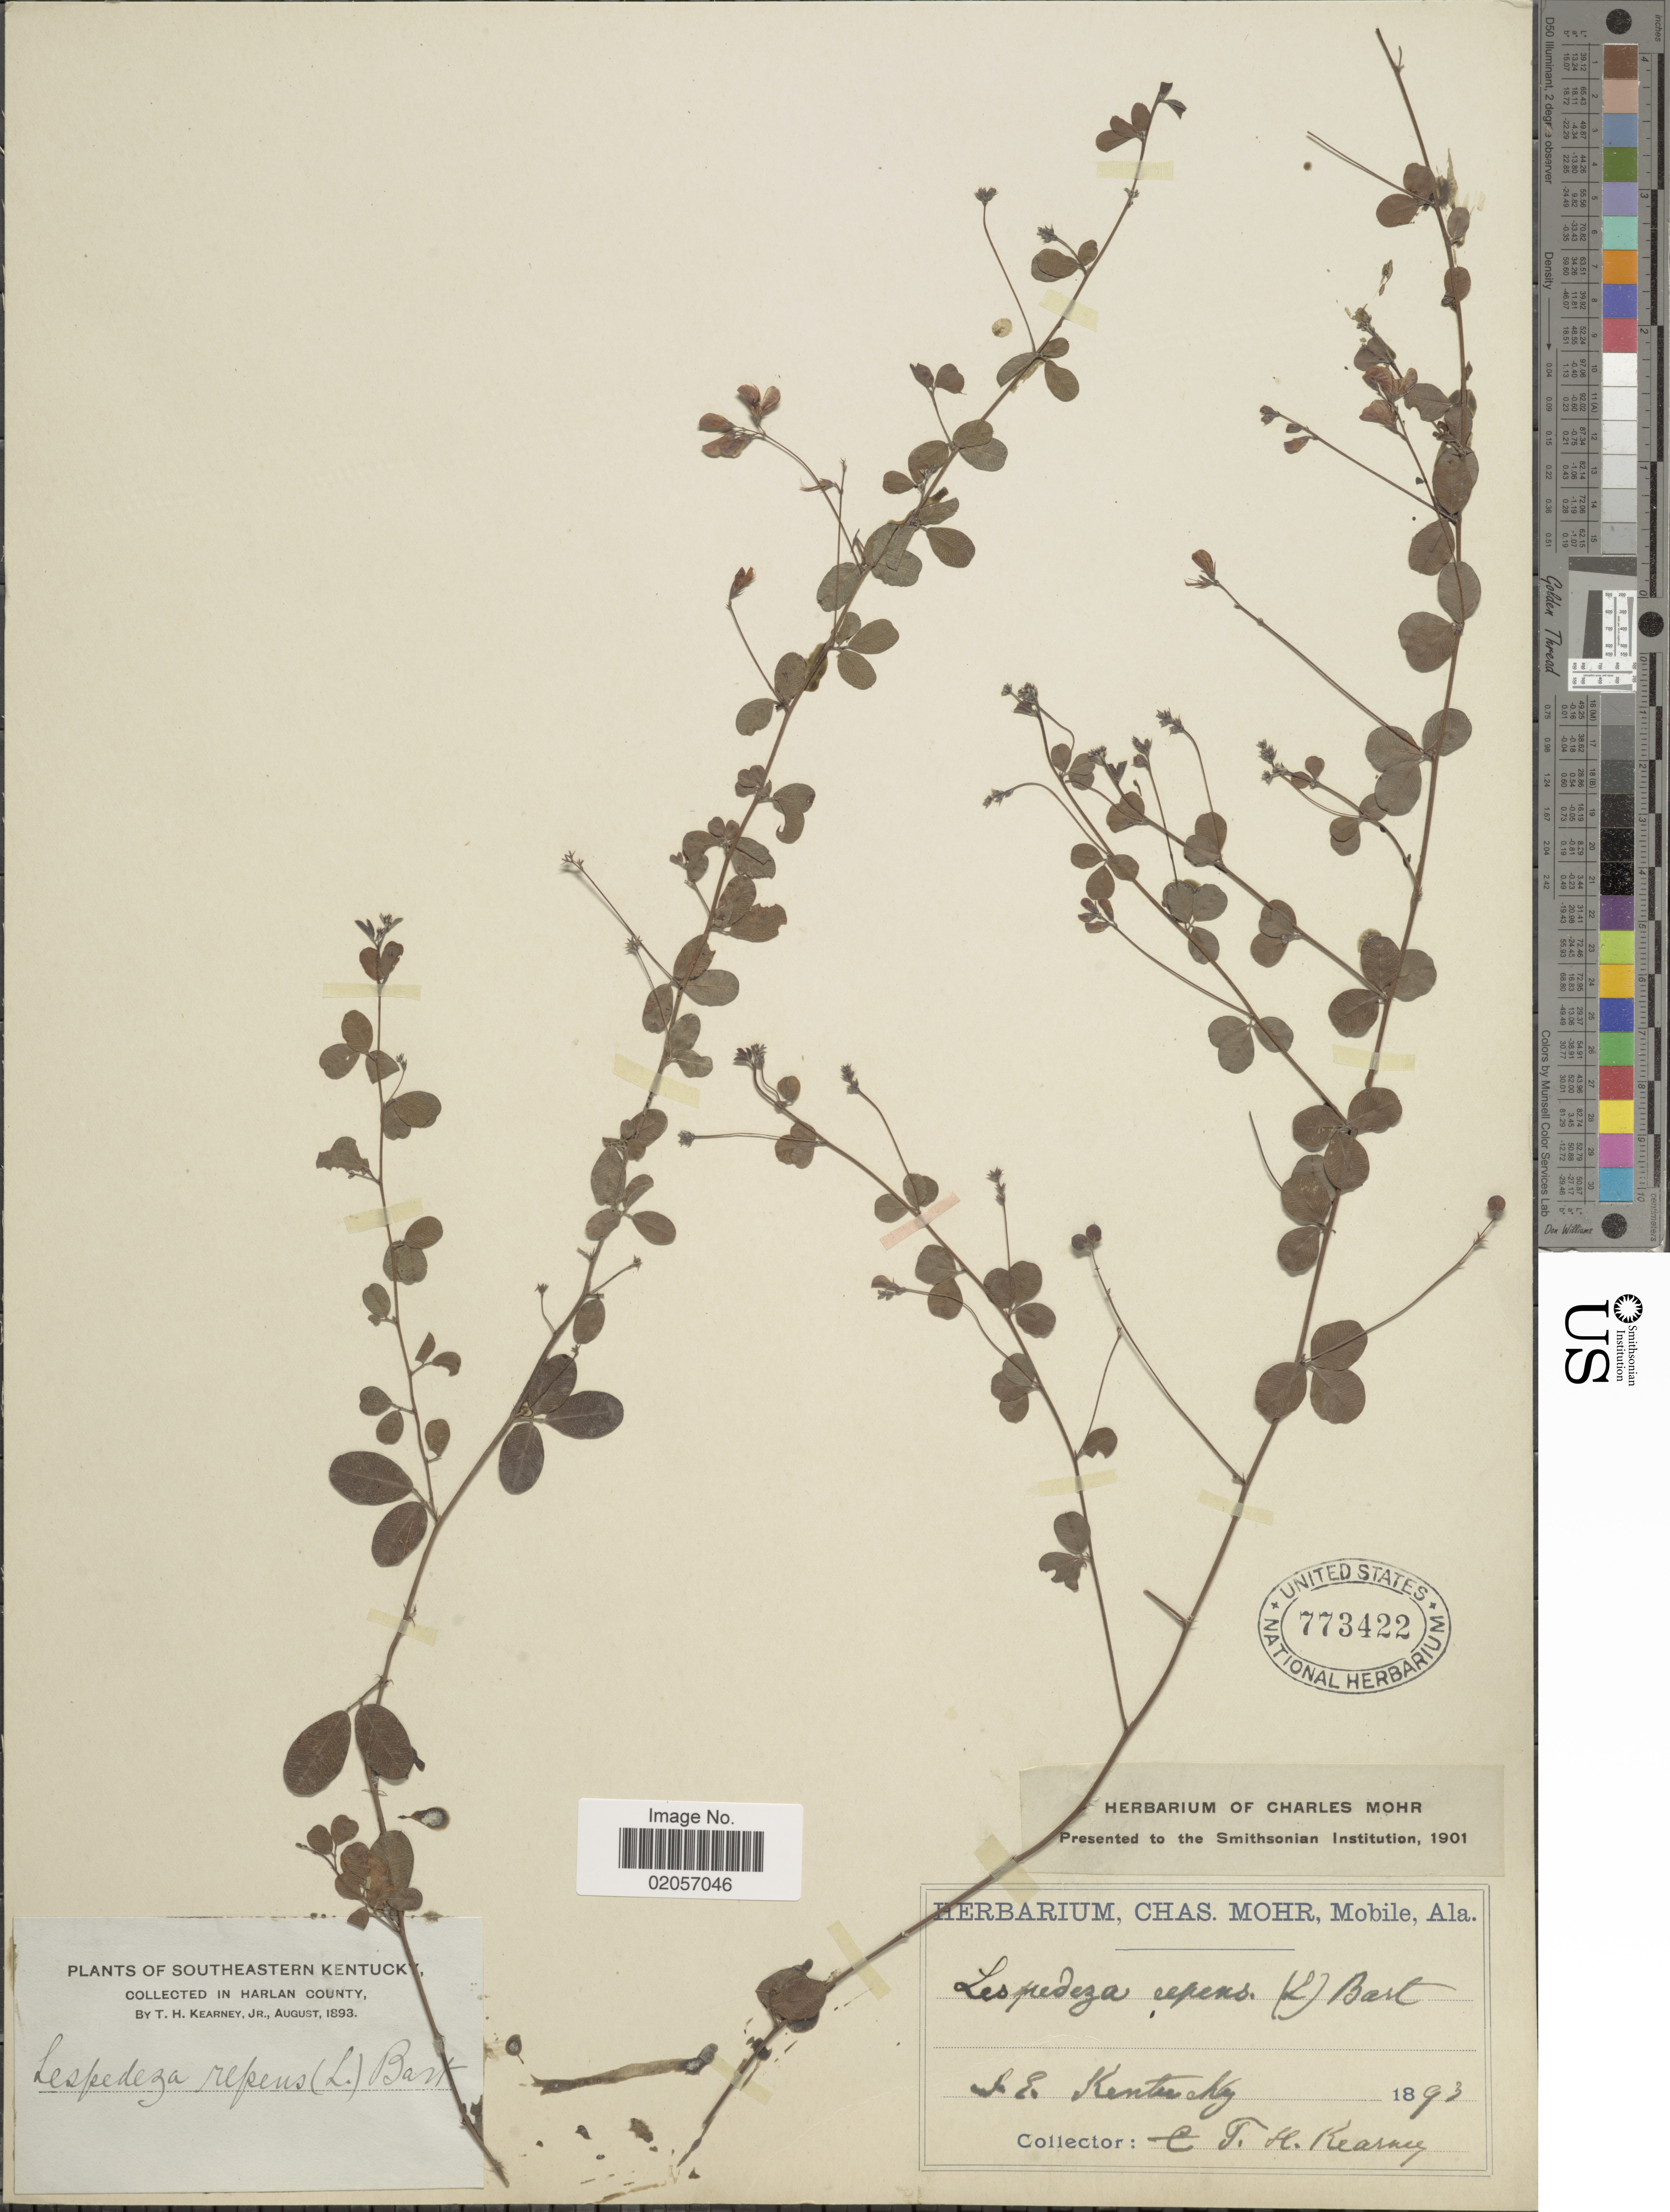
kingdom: Plantae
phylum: Tracheophyta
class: Magnoliopsida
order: Fabales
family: Fabaceae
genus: Lespedeza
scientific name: Lespedeza repens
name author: (L.) W.P.C. Barton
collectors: T. H. Kearney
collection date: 1893-08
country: United States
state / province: Kentucky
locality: In Harlan County, Southeastern Kentucky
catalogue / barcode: US 773422